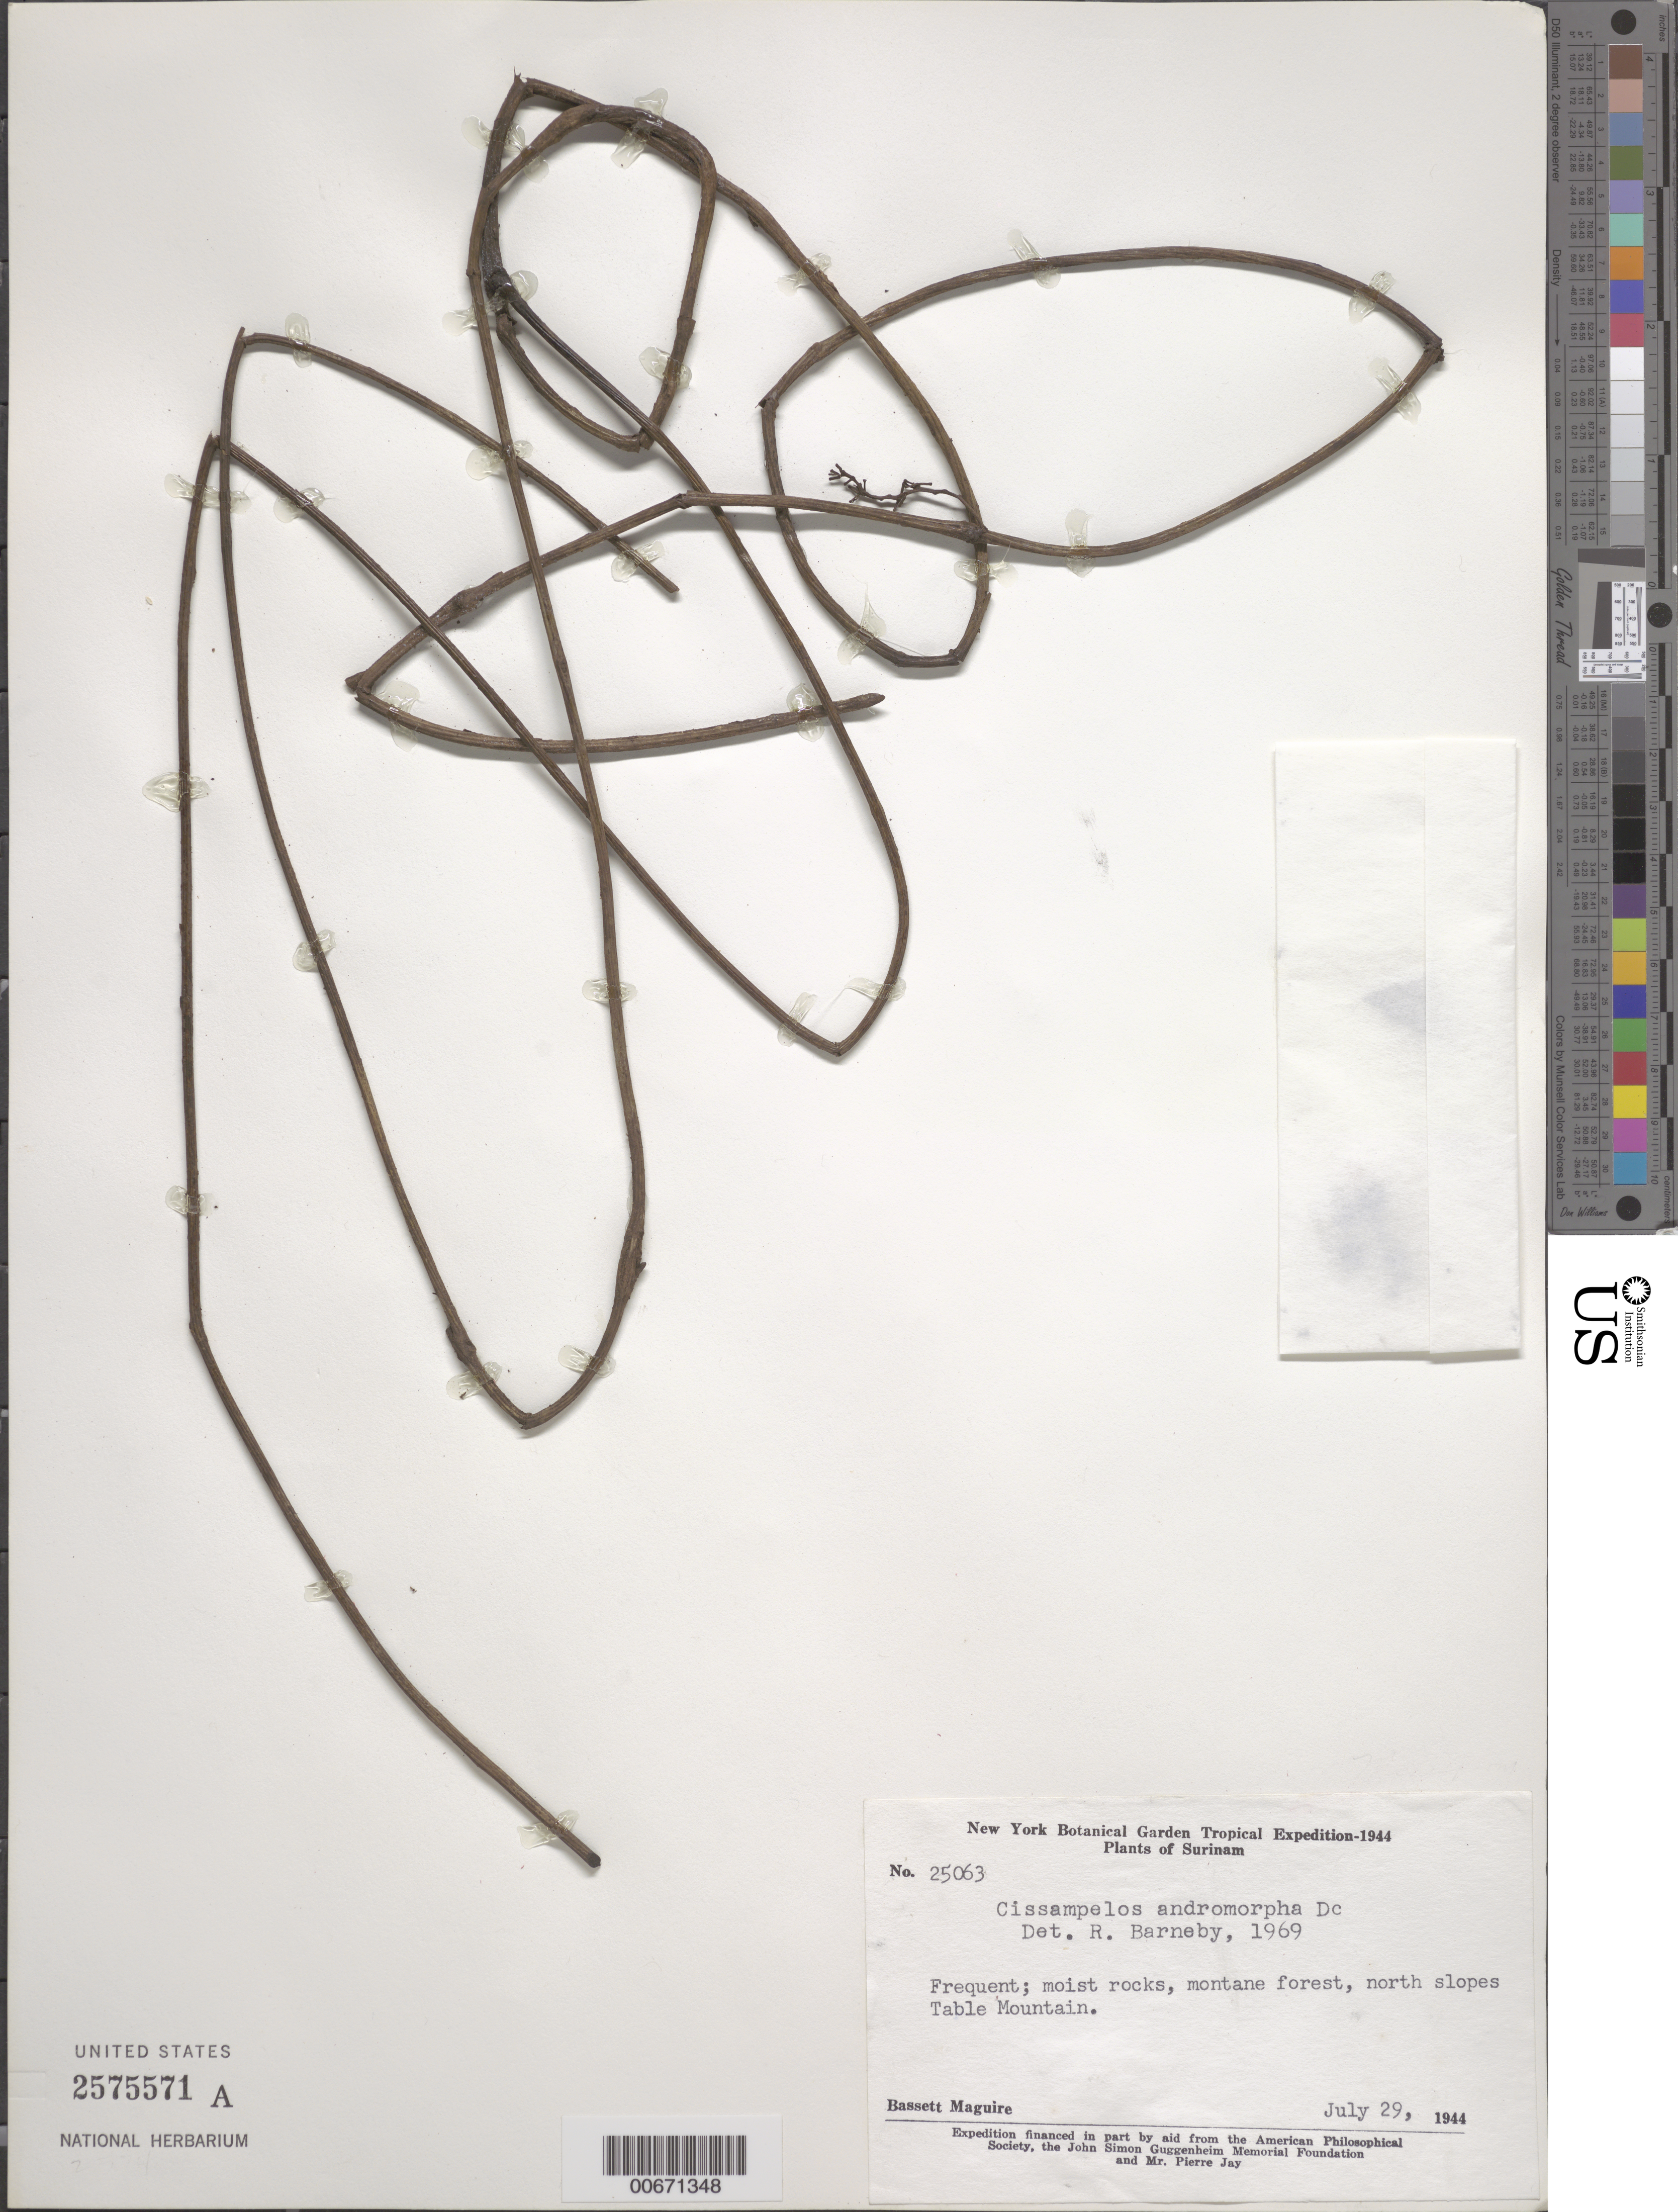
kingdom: Plantae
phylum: Tracheophyta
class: Magnoliopsida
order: Ranunculales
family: Menispermaceae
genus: Cissampelos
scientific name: Cissampelos andromorpha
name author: DC.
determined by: Barneby, Rupert C., (NY)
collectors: B. Maguire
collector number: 25063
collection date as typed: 29-Jul-44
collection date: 1944-07-29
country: Suriname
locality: Tafelberg (Table Mountain), north slopes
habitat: Moist rocks, montane forest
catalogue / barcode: US 2575571A